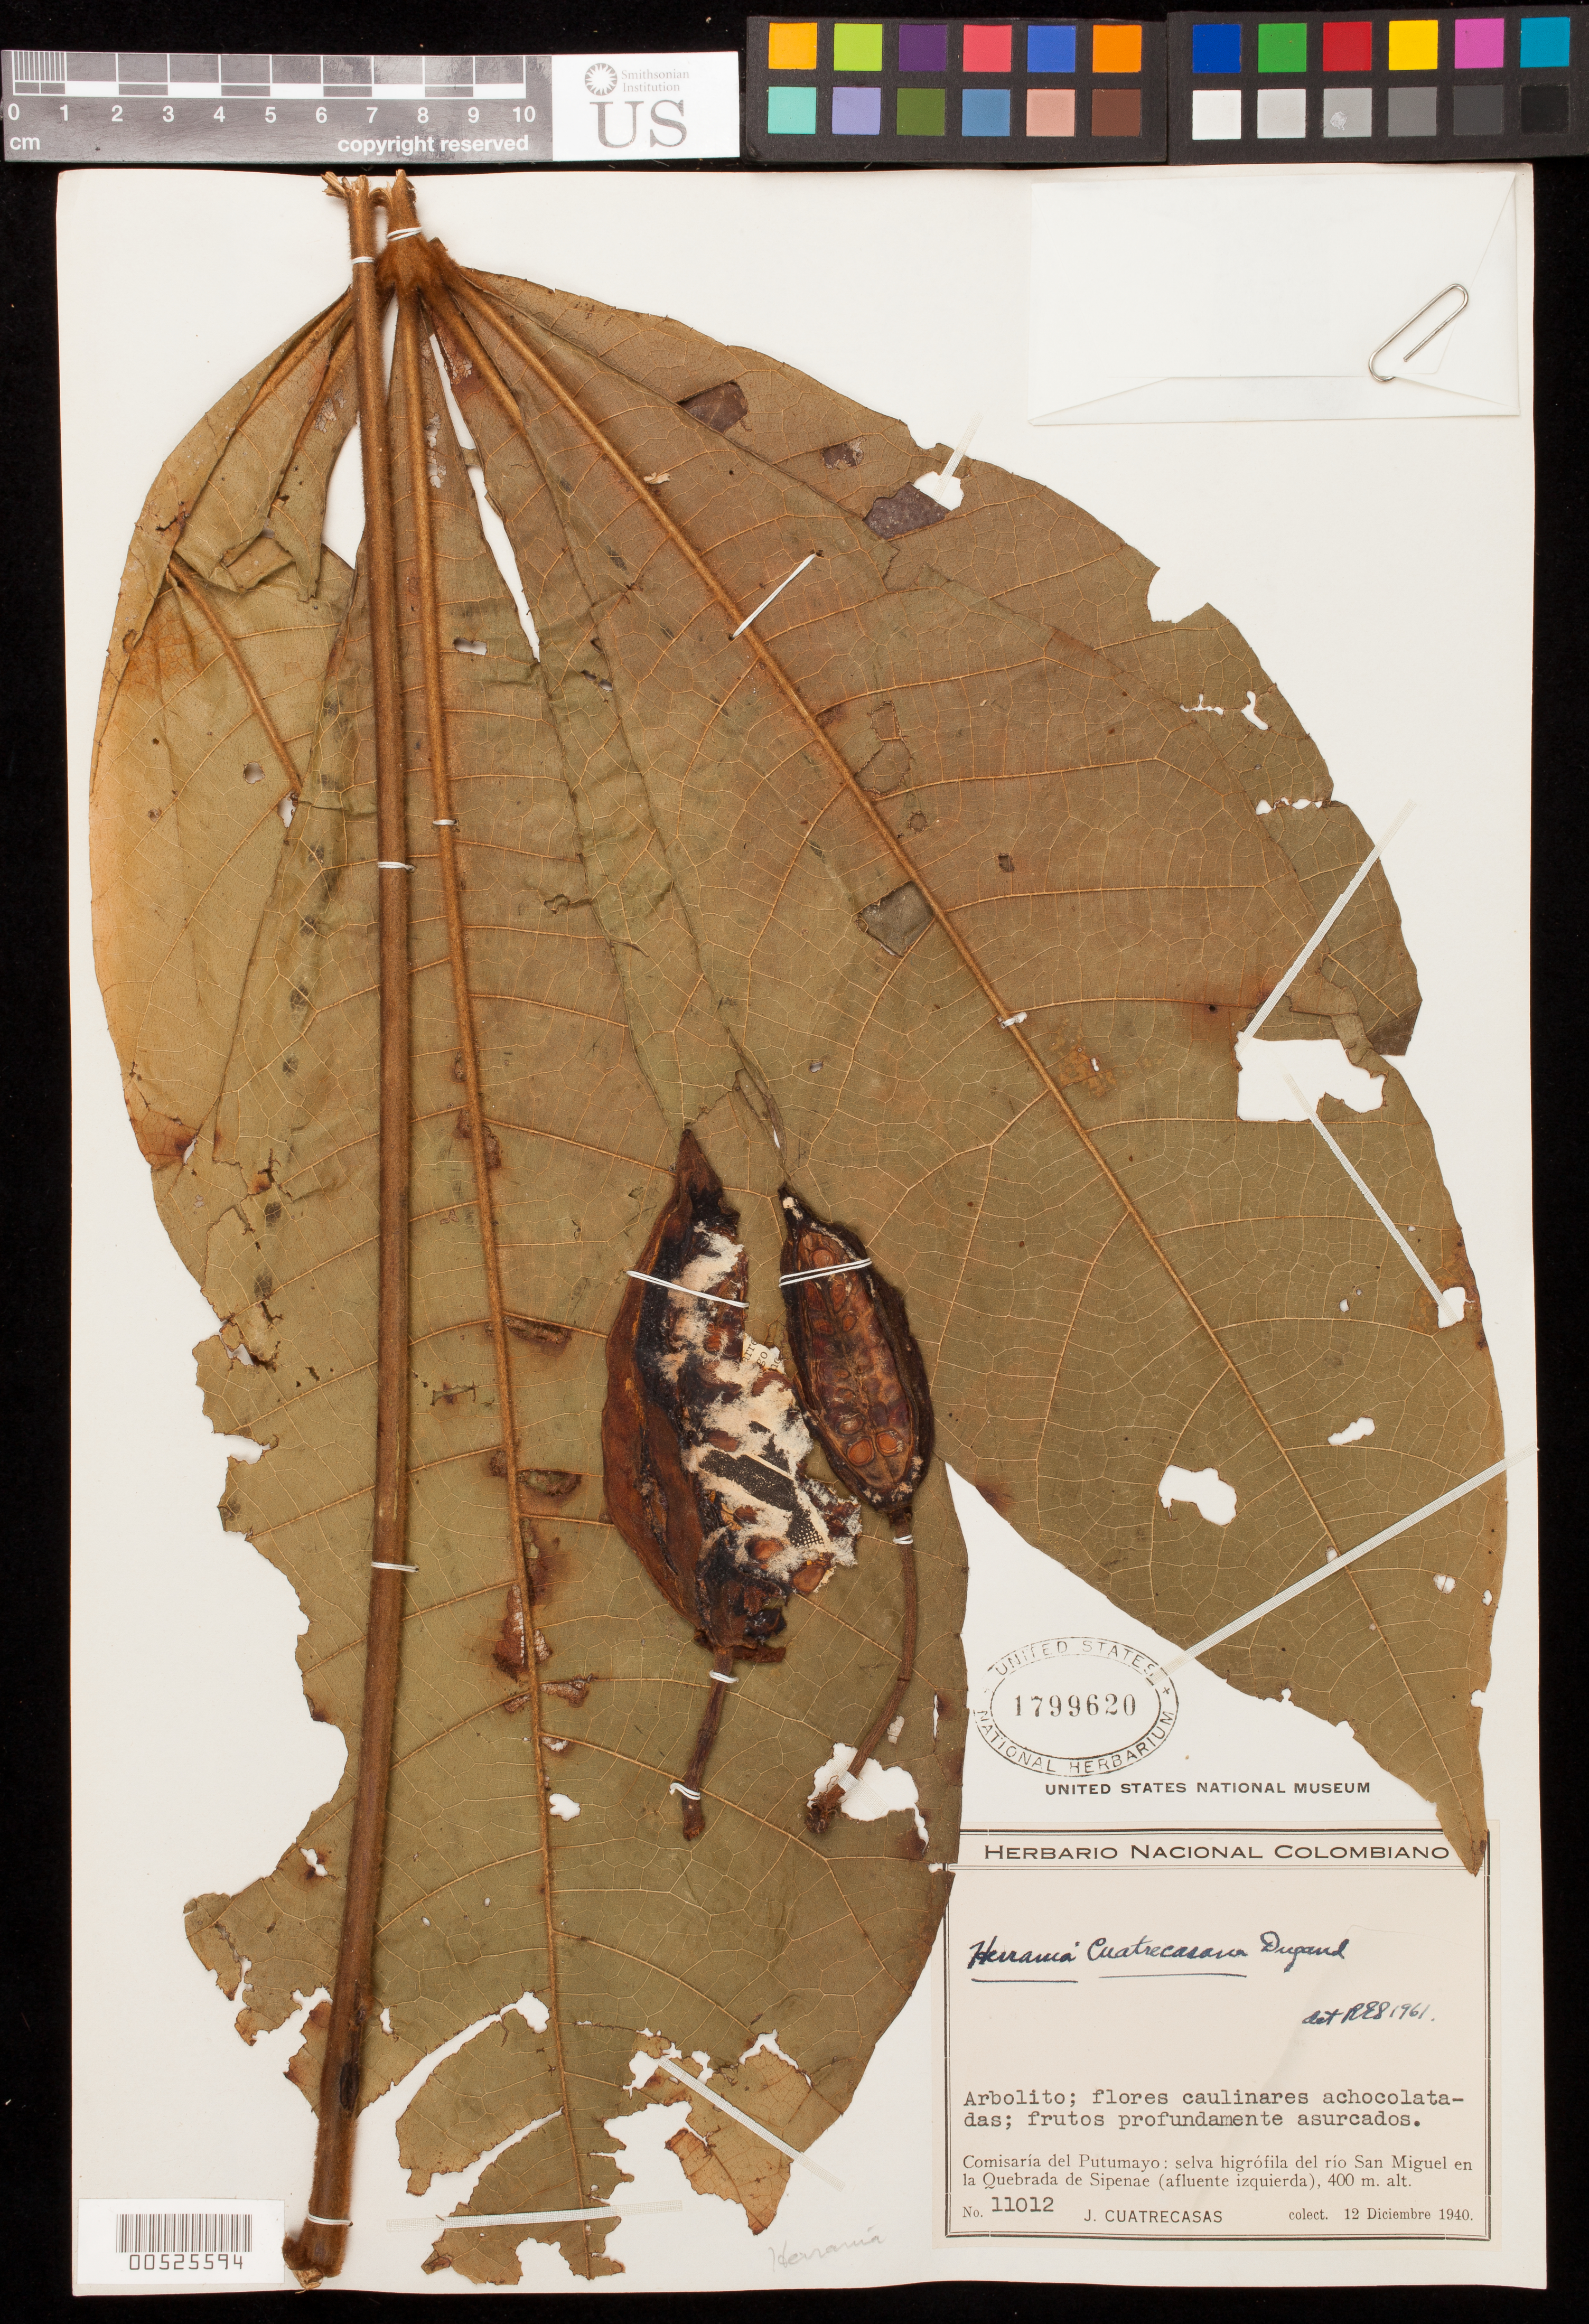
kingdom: Plantae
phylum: Tracheophyta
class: Magnoliopsida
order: Malvales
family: Malvaceae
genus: Herrania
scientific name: Herrania cuatrecasana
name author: García-Barr.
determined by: Schultes, R. E.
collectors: J. Cuatrecasas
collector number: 11012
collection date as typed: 12 Dec 1940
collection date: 1940-12-12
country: Colombia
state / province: Putumayo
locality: selva higrófila del Río Sal Miguel en la Quebrada de Sipenae (afluente Izquierda)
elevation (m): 400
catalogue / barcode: US 1799620